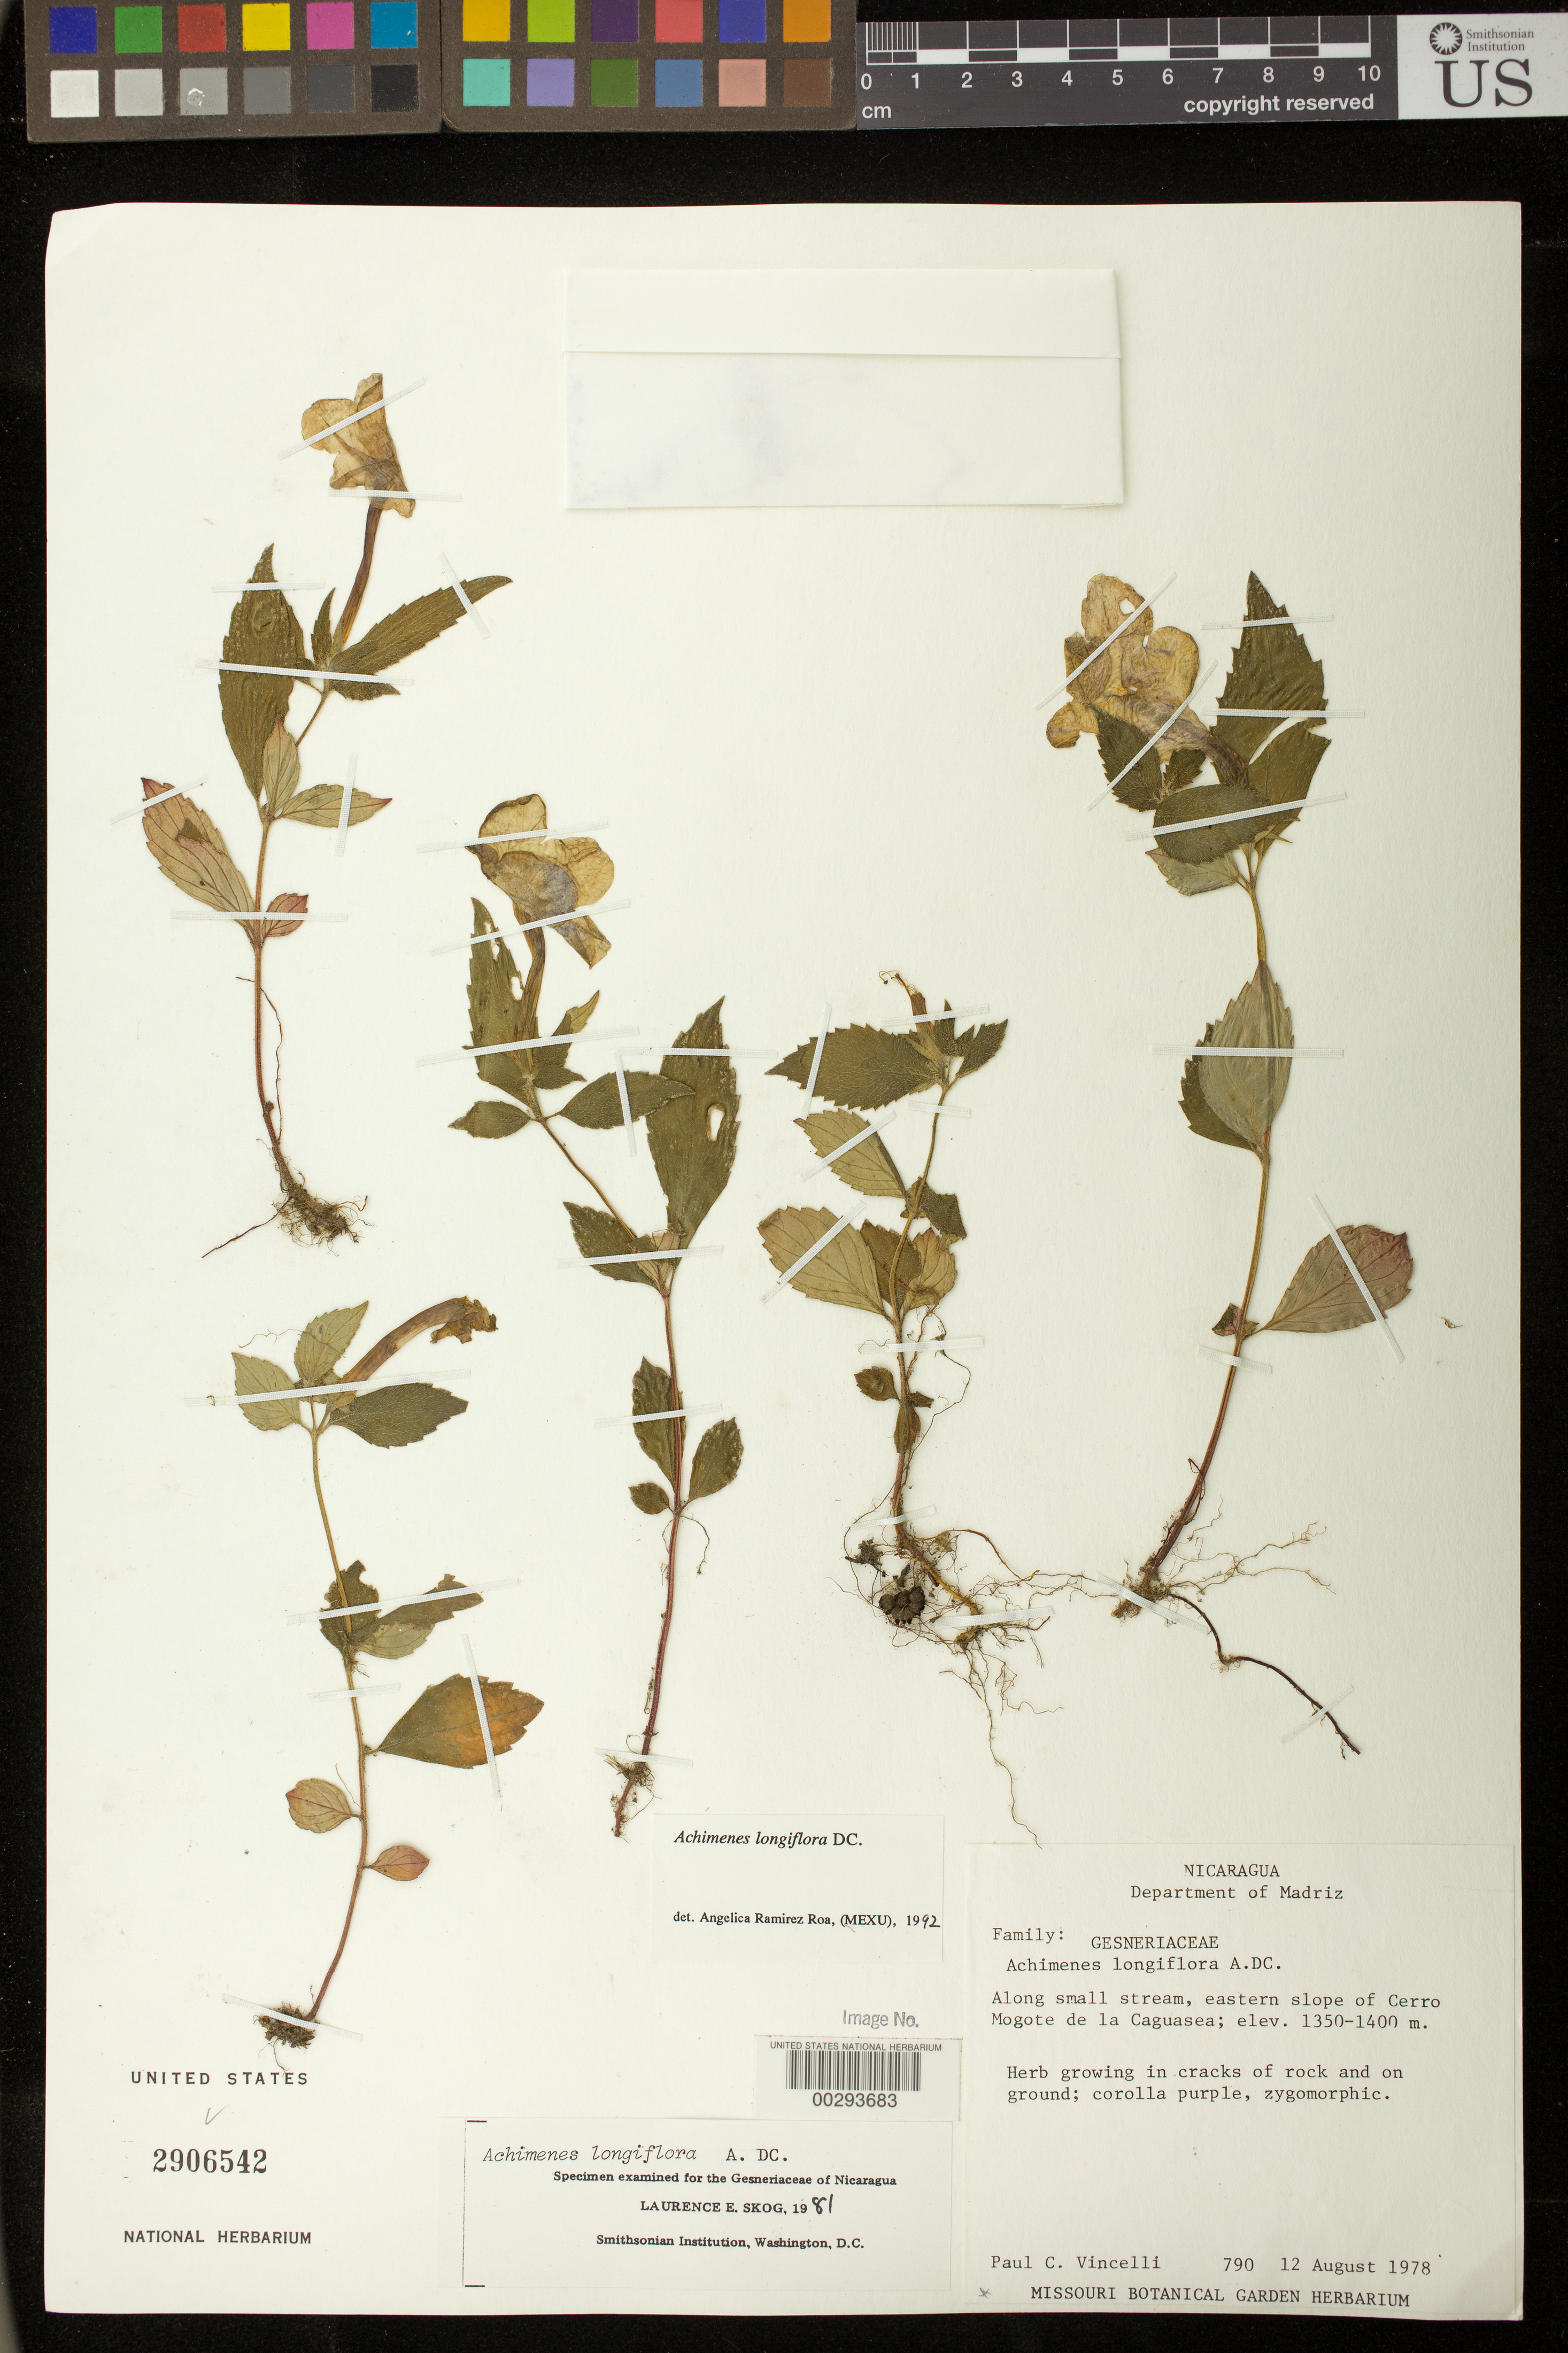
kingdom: Plantae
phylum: Tracheophyta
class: Magnoliopsida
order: Lamiales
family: Gesneriaceae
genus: Achimenes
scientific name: Achimenes longiflora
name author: DC.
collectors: P. Vincelli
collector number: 790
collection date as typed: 12 Aug 1978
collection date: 1978-08-12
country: Nicaragua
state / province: Madriz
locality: Eastern slope of Cerro Mogote de La Caguasea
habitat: Along small stream; growing in cracks of rock and on ground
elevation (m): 1350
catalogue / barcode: US 2906542